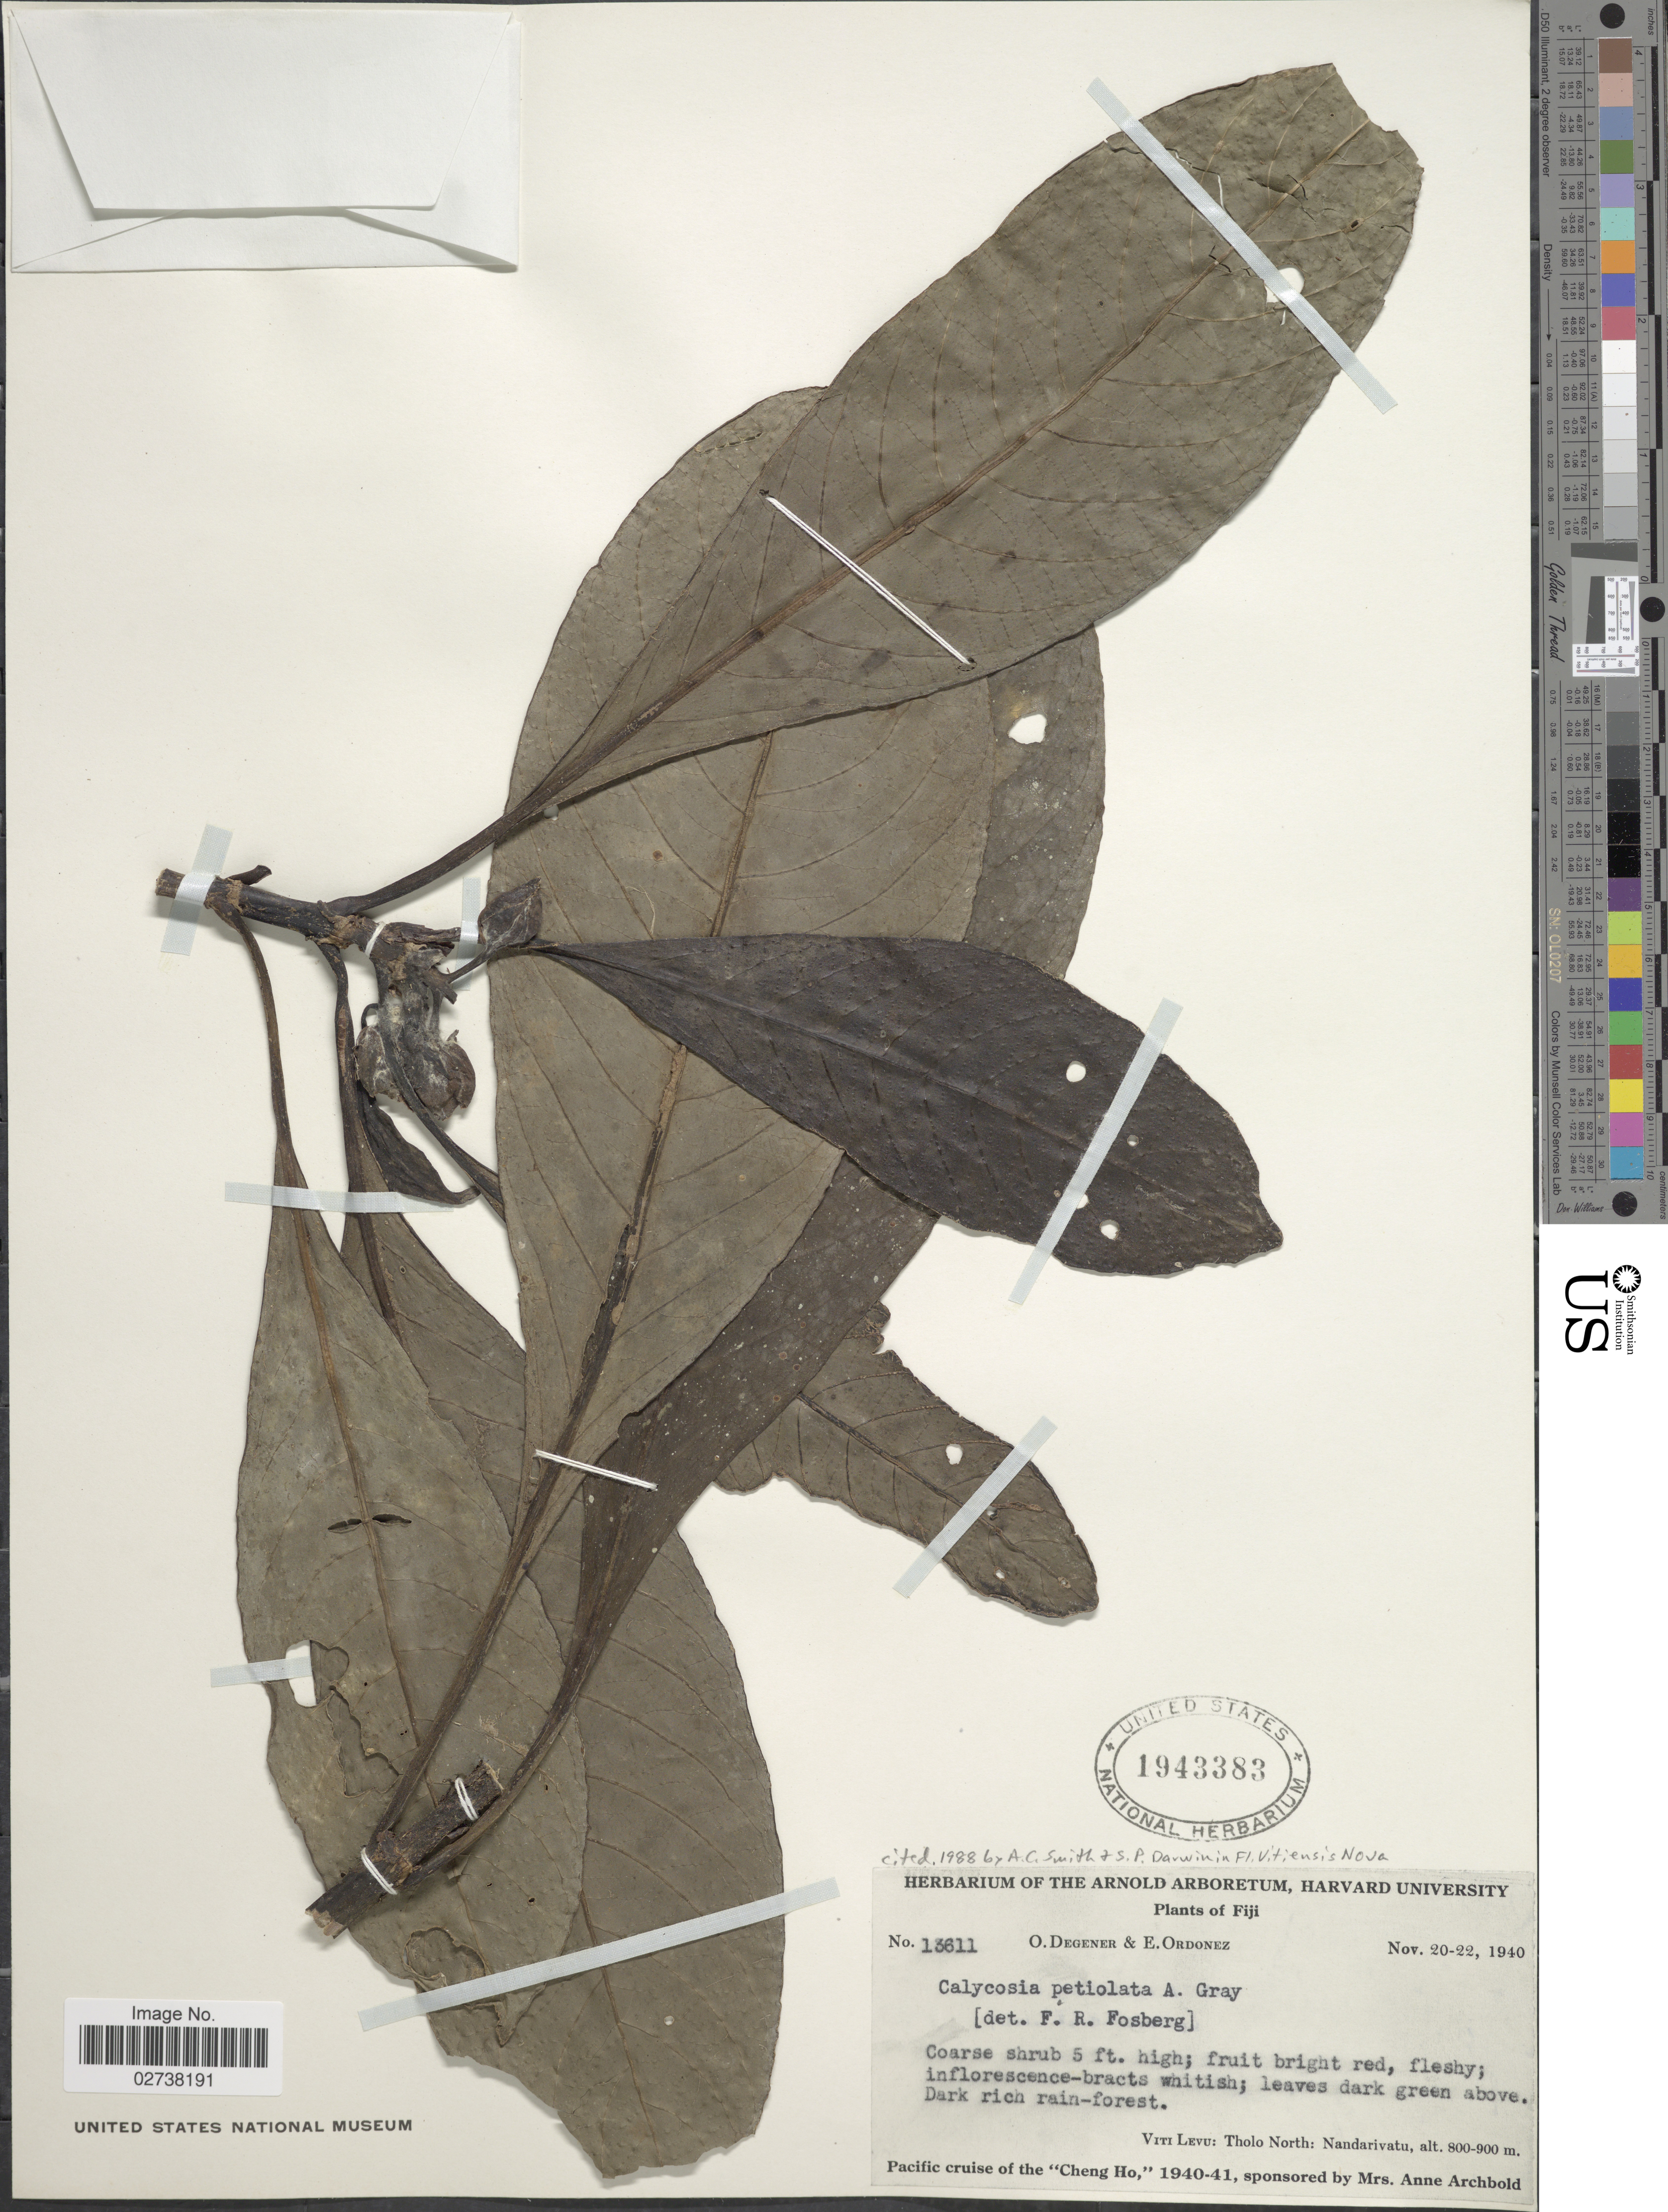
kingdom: Plantae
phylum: Tracheophyta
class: Magnoliopsida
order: Gentianales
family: Rubiaceae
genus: Calycosia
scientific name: Calycosia petiolata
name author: A. Gray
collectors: O. Degener & E. Ordonez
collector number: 13611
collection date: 1940-11-20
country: Fiji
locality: Viti Levu: Tholo North: Nandarivatu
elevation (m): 800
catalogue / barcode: US 1943383